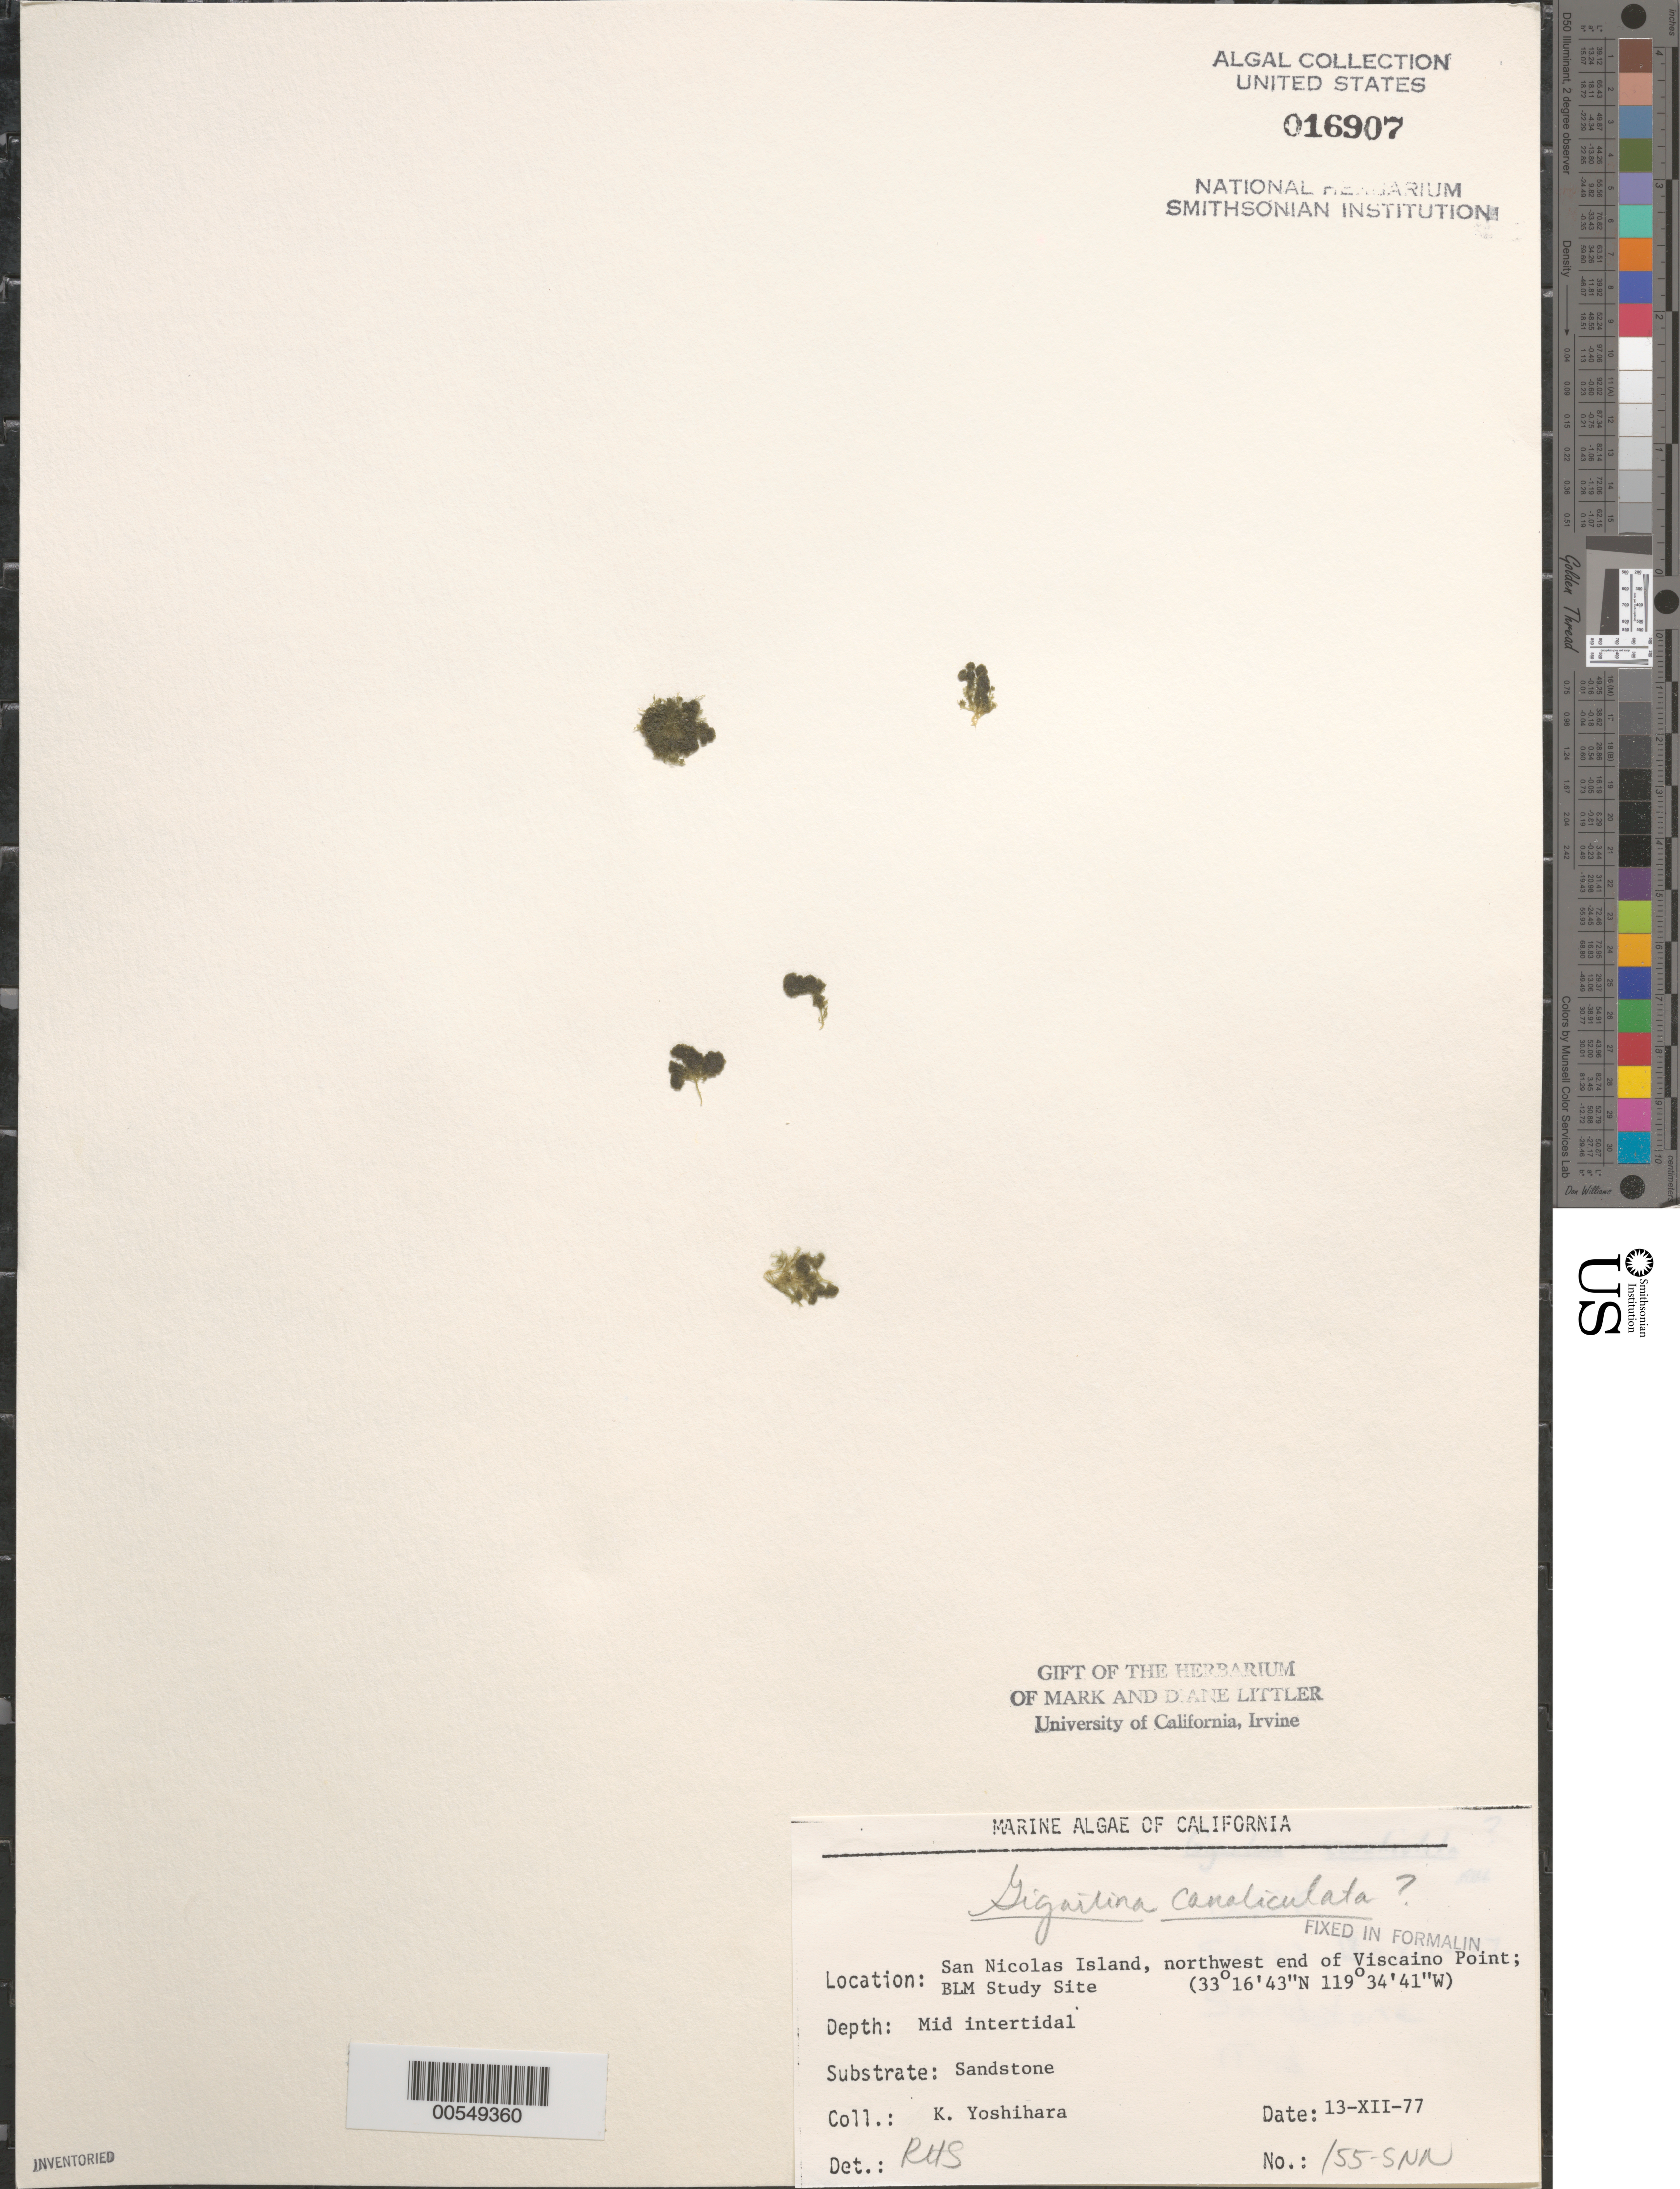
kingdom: Plantae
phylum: Rhodophyta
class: Florideophyceae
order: Gigartinales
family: Gigartinaceae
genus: Chondracanthus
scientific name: Chondracanthus canaliculatus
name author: (Harv.) Guiry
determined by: Algae name updating Project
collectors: K. Yoshihara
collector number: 155-snn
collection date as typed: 13 Dec 1977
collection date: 1977-12-13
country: United States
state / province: California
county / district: Ventura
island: San Nicolas Island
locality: Viscaino Point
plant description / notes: BLM-SOCALBIGHT Rocky Intertidal Survey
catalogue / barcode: US 16907